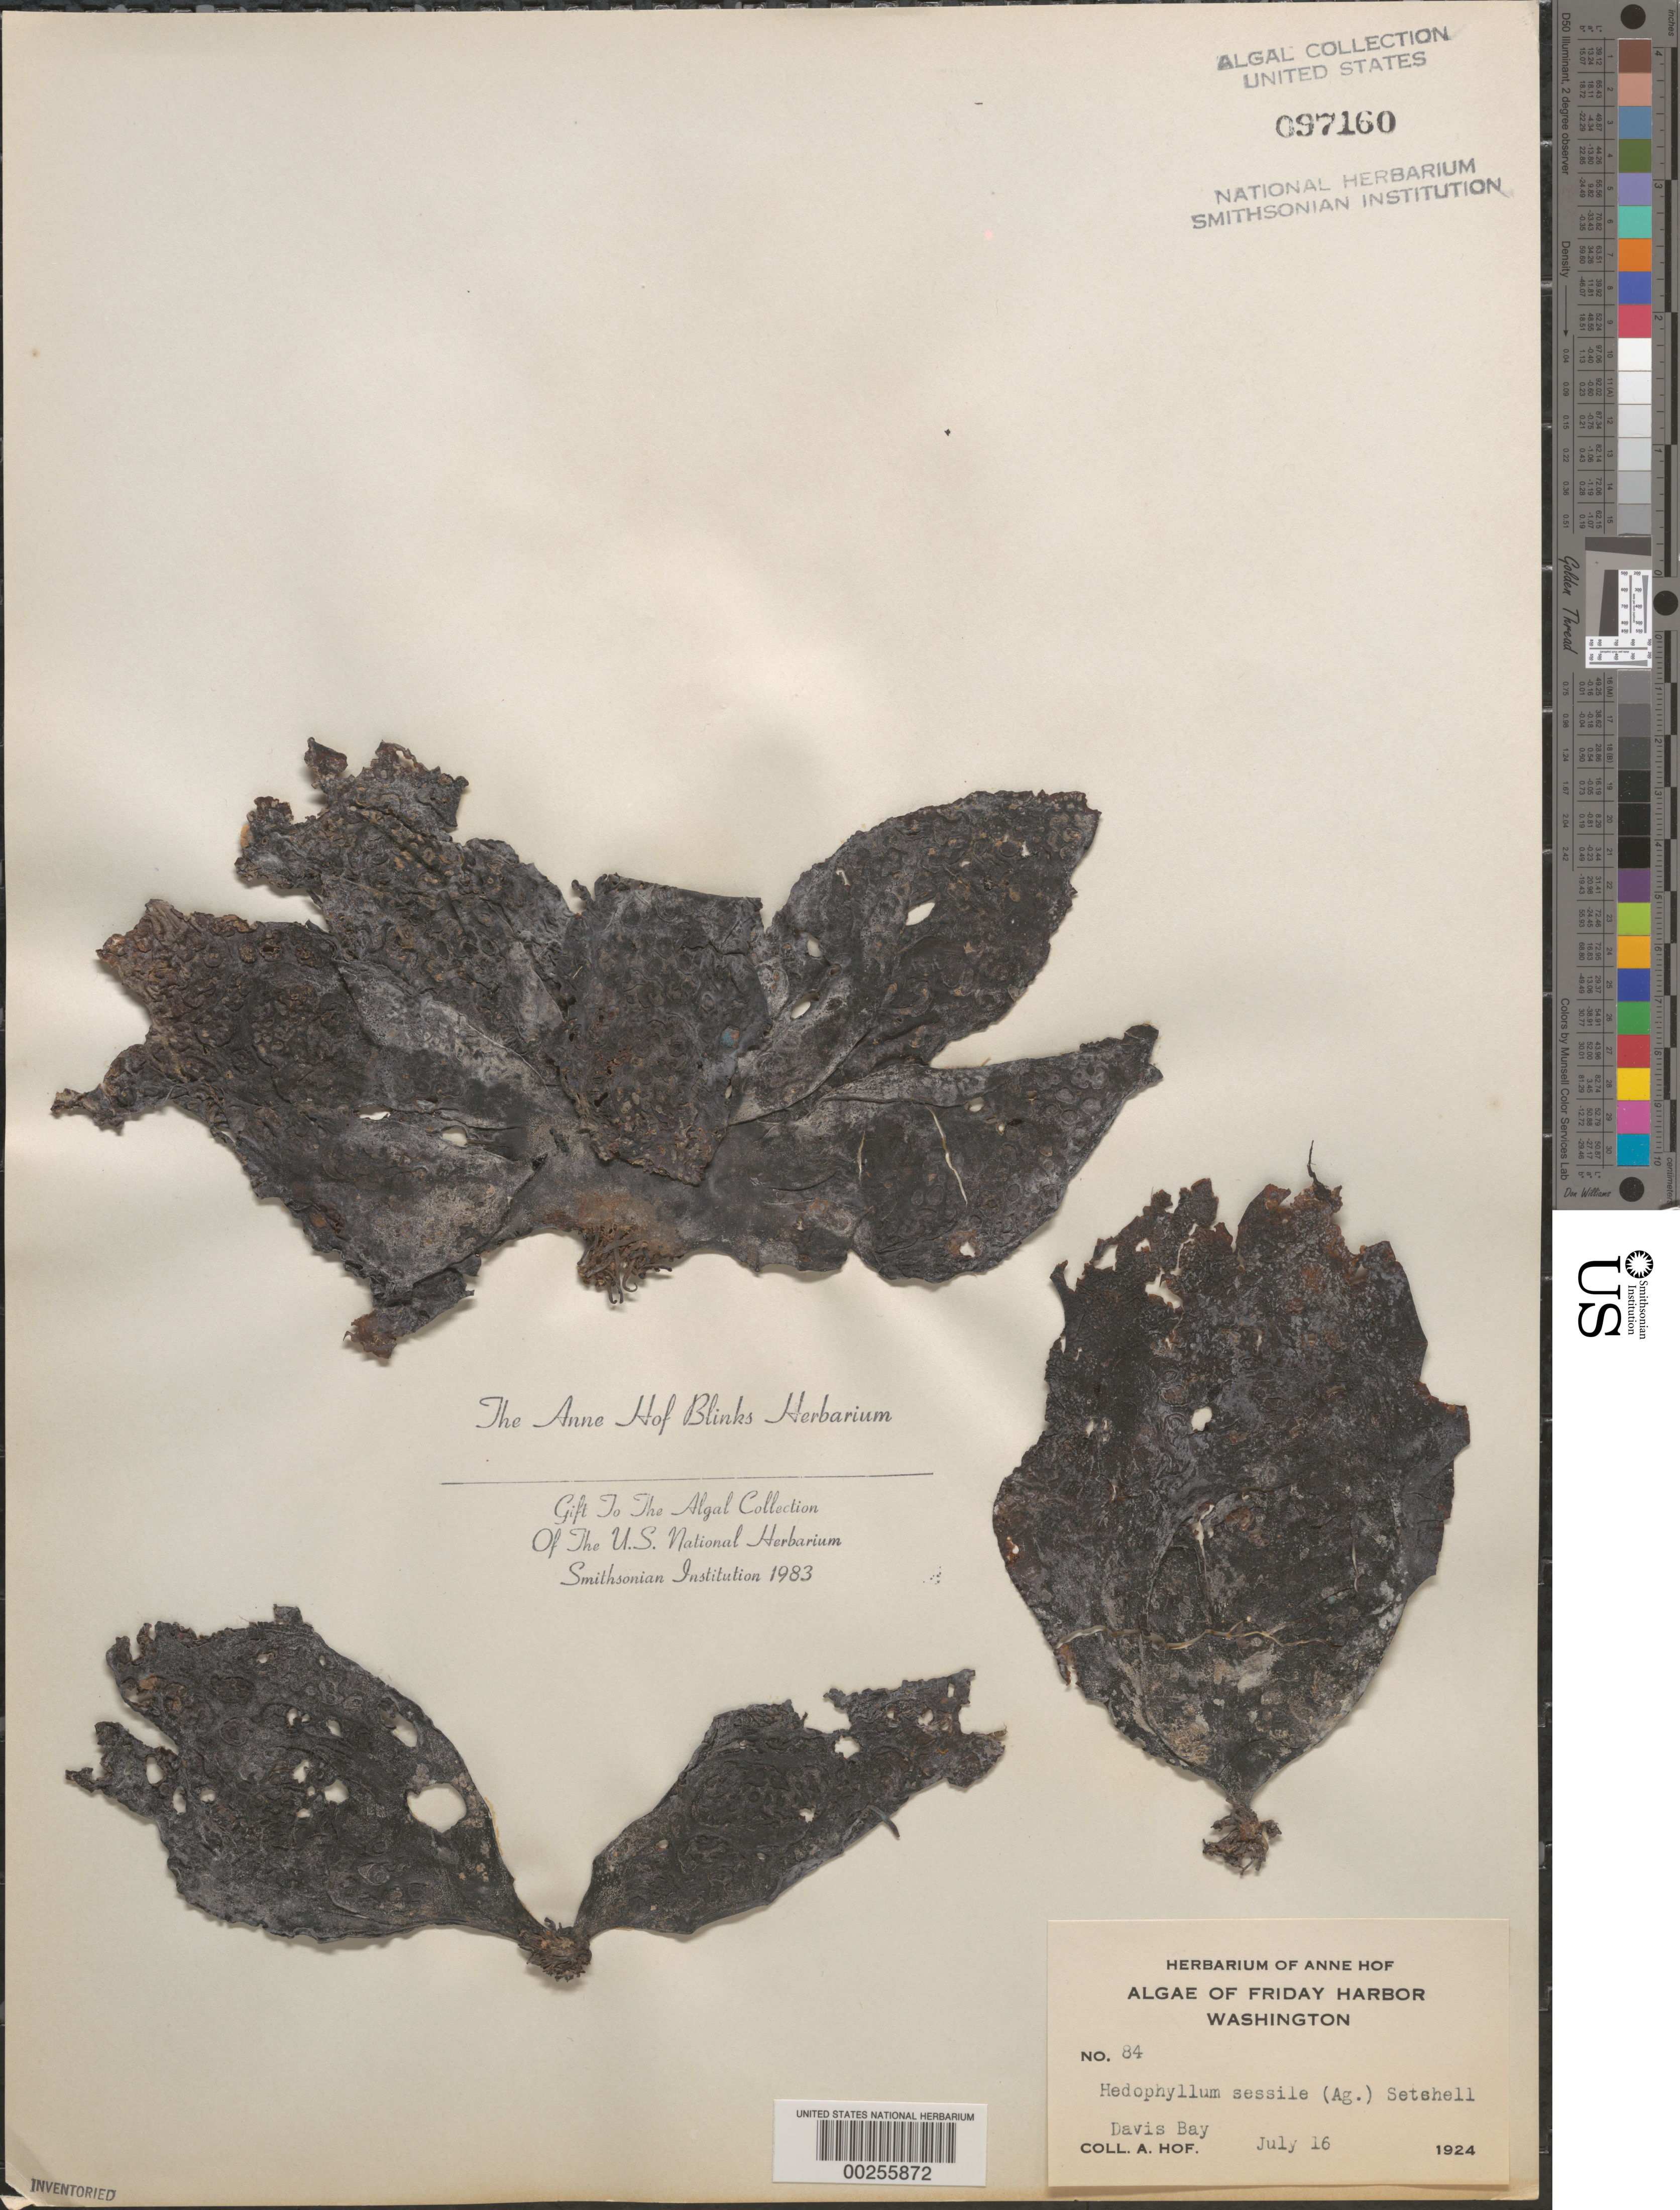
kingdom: Chromista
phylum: Ochrophyta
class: Phaeophyceae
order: Laminariales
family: Laminariaceae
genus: Hedophyllum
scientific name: Hedophyllum sessile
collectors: A. Blinks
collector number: AHB 84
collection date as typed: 16 Jul 1924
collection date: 1924-07-16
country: United States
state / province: Washington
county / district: San Juan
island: San Juan Island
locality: Davis Bay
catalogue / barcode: US 97160